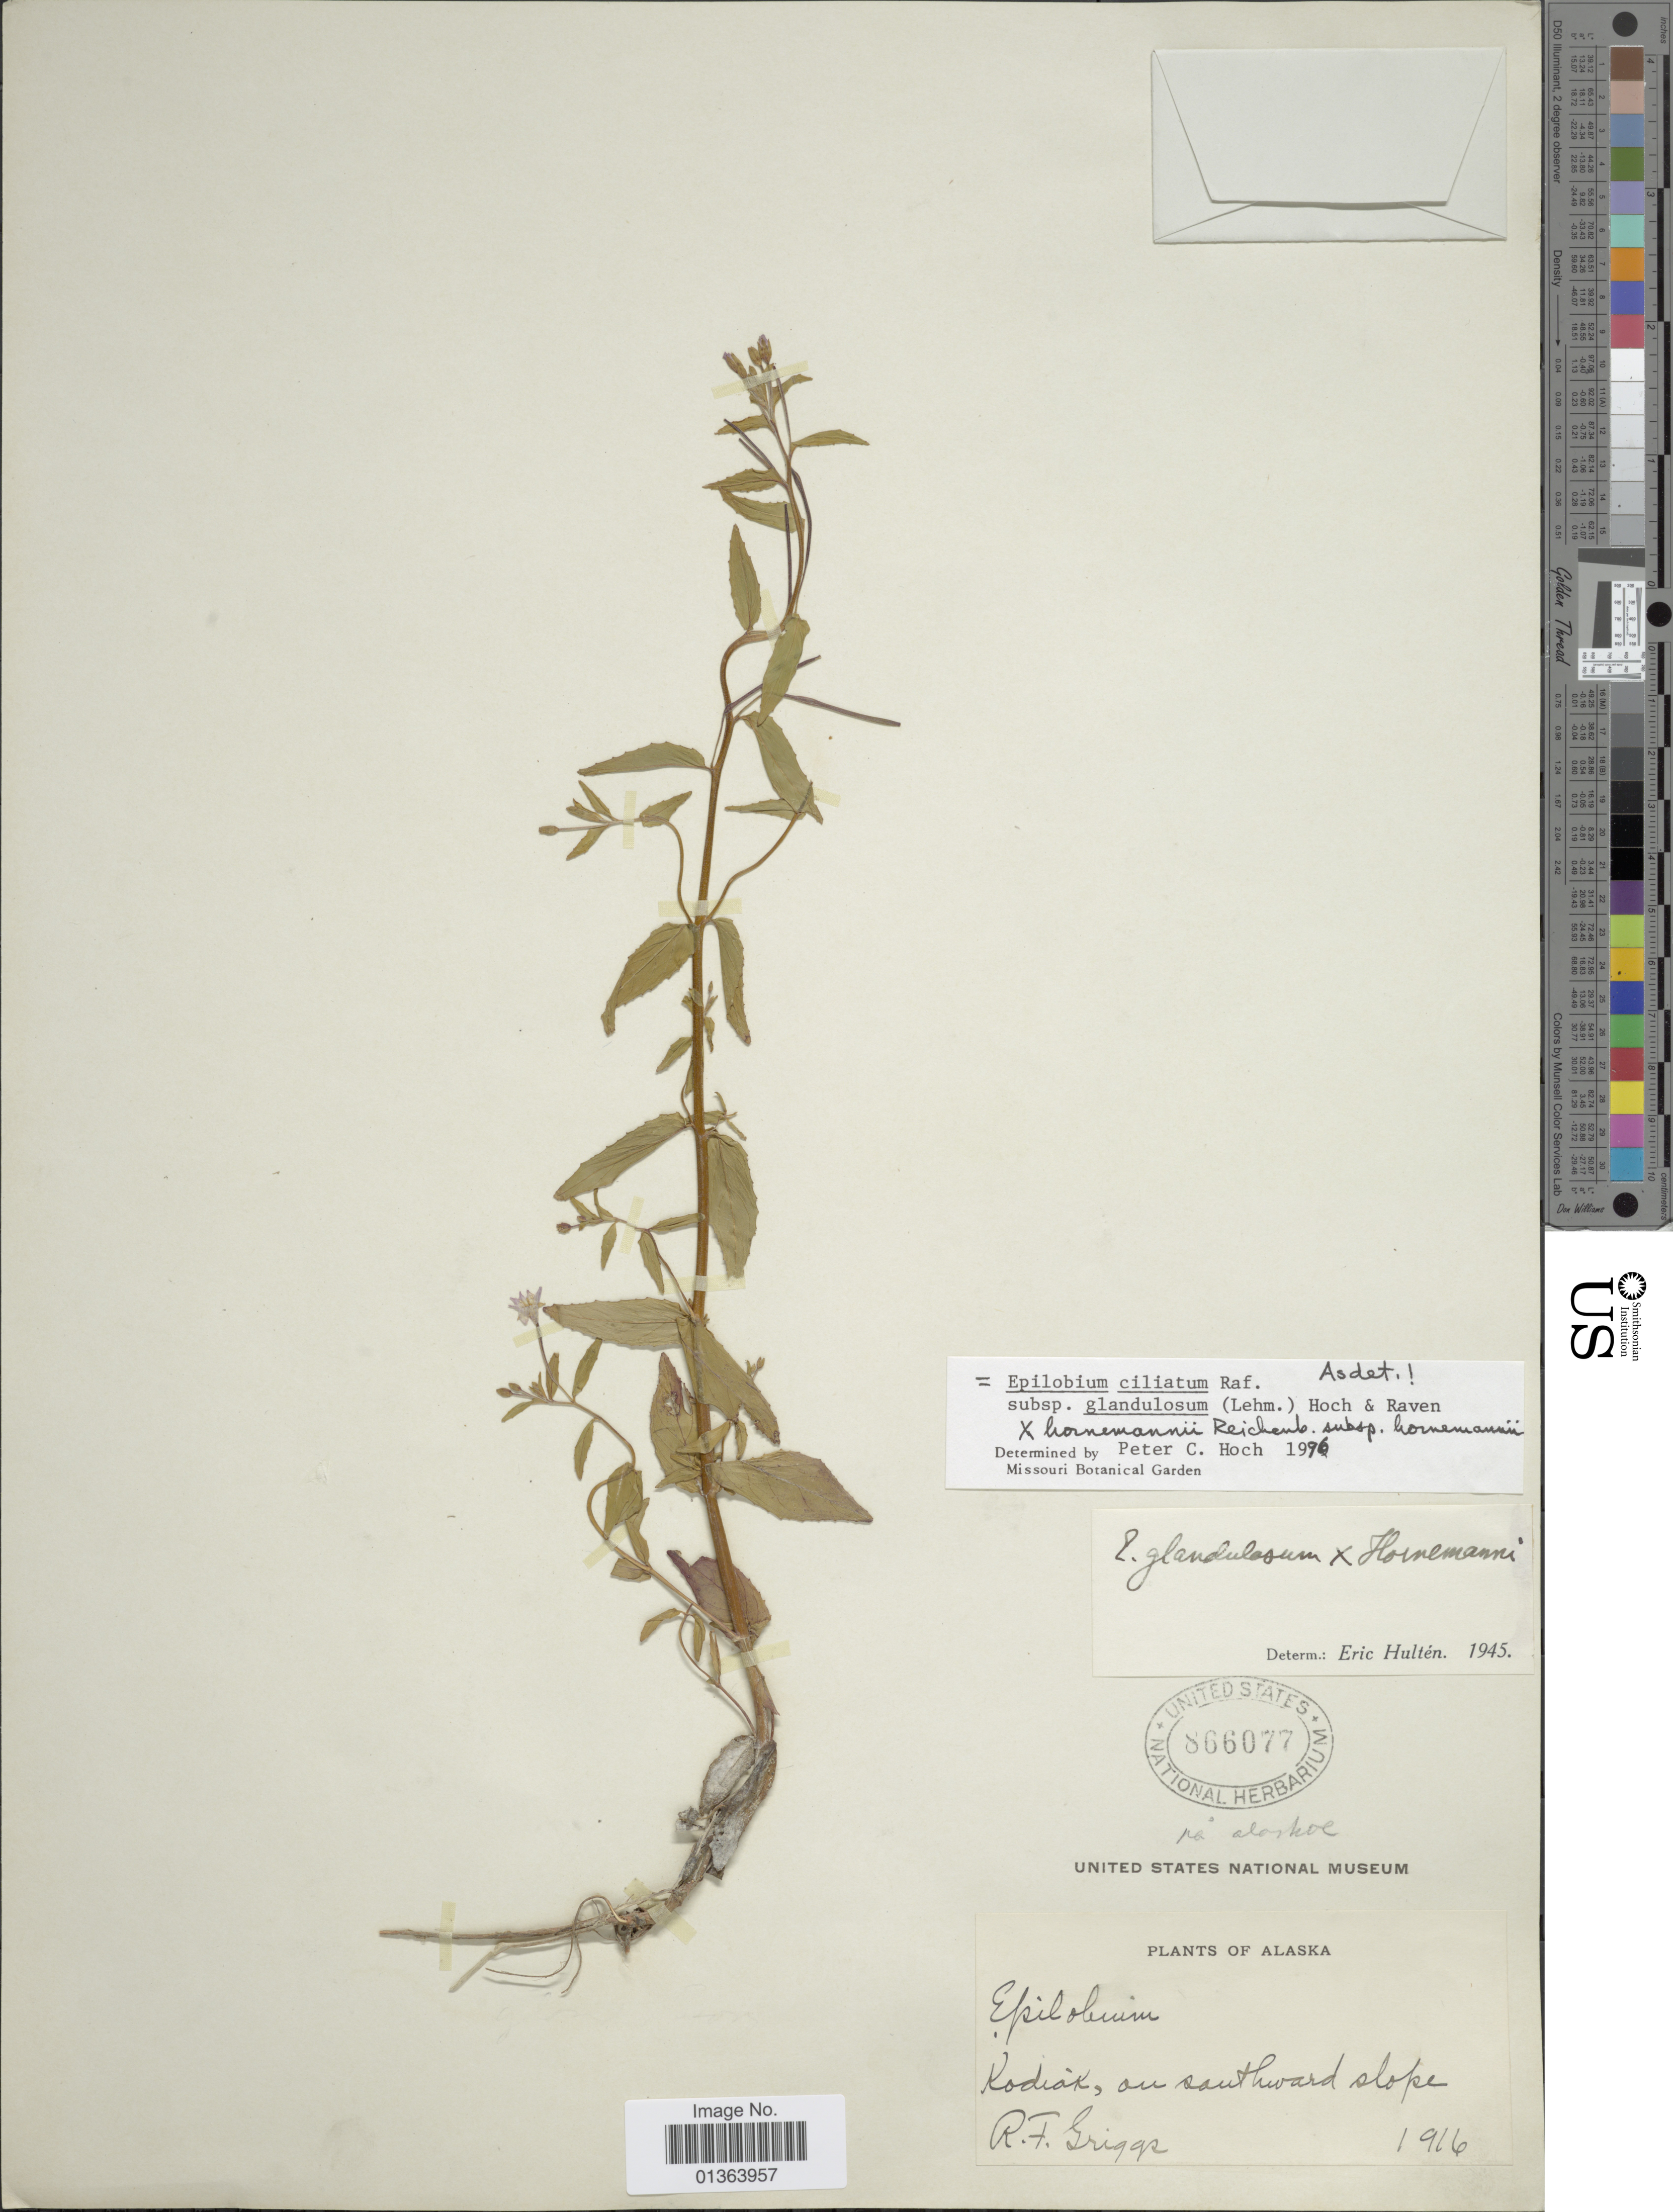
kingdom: Plantae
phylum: Tracheophyta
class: Magnoliopsida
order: Myrtales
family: Onagraceae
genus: Epilobium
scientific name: Epilobium ciliatum subsp. glandulosum x E. hornemannii Rchb. subsp. hornemannii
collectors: R. F. Griggs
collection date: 1916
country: United States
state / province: Alaska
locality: Kodiak, on southward slope.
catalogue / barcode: US 866077